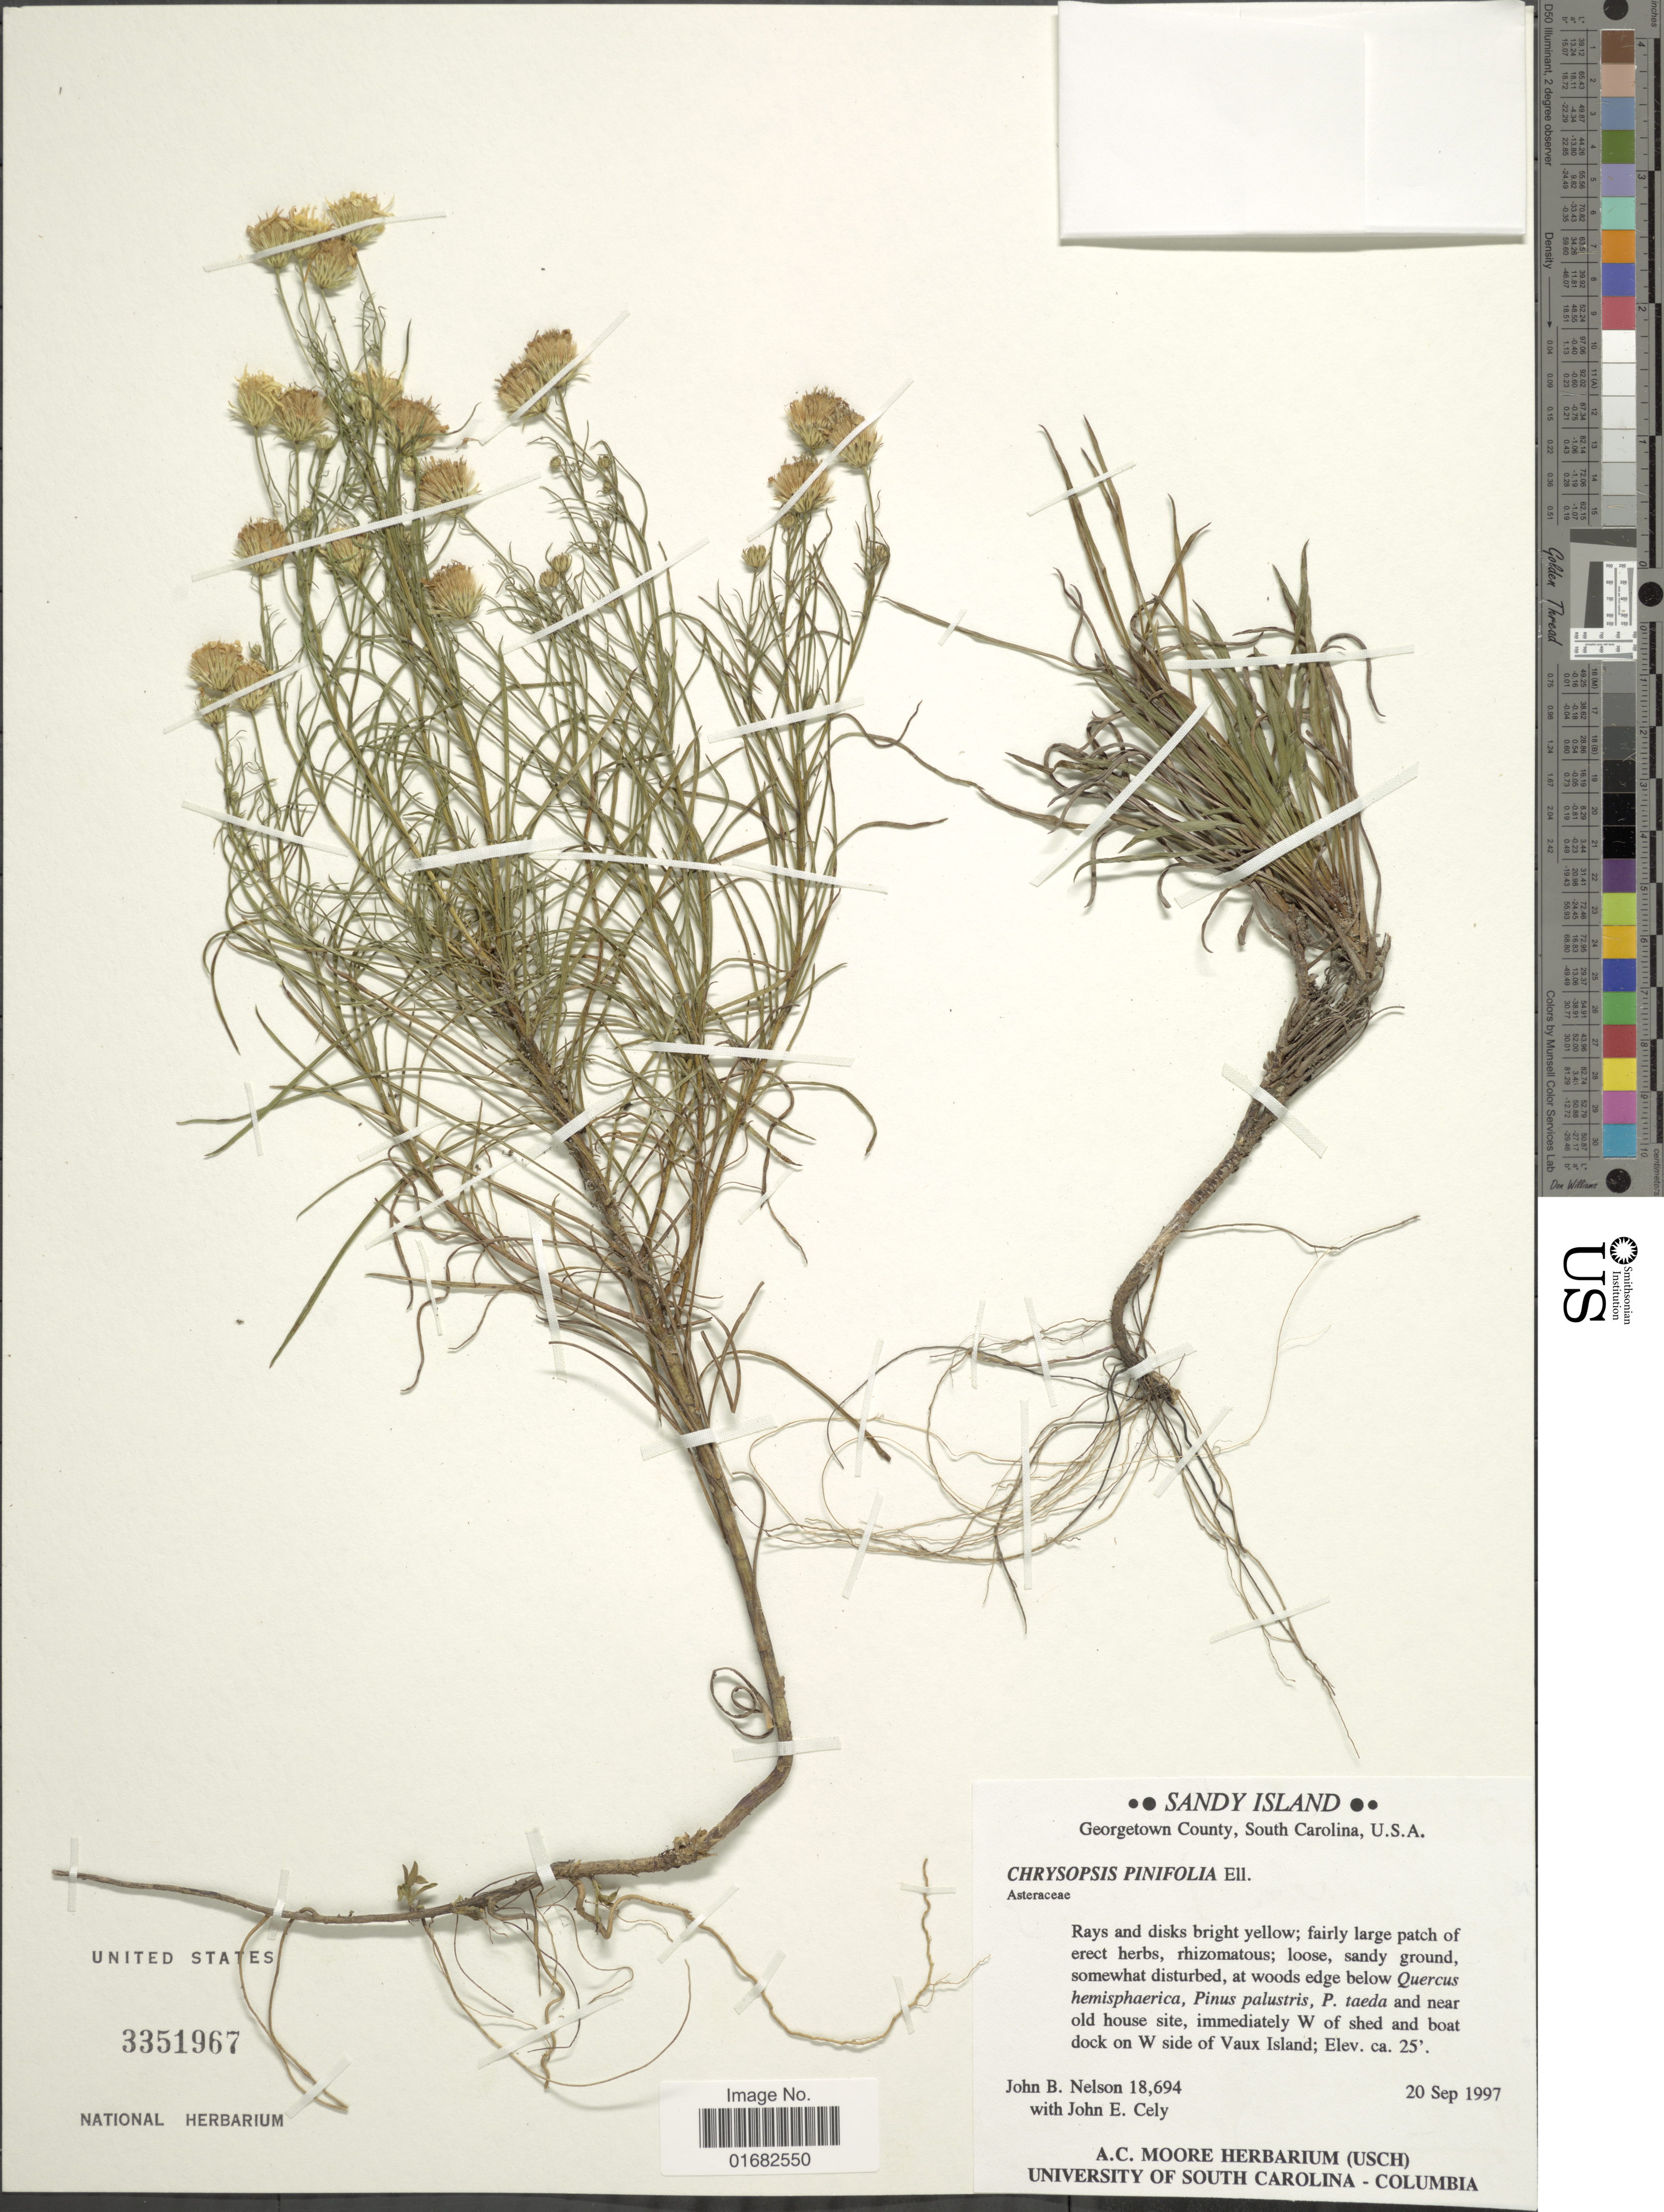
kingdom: Plantae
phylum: Tracheophyta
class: Magnoliopsida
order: Asterales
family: Asteraceae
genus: Heterotheca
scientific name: Heterotheca pinifolia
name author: (Elliott) H.E. Ahles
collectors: J. B. Nelson & J. Cely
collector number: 18694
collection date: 1997-09-20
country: United States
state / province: South Carolina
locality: Sandy Island. Georgetown. near old house site, immediately W of shed and boat dock on W side of Vaux Island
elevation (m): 8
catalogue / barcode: US 3351967